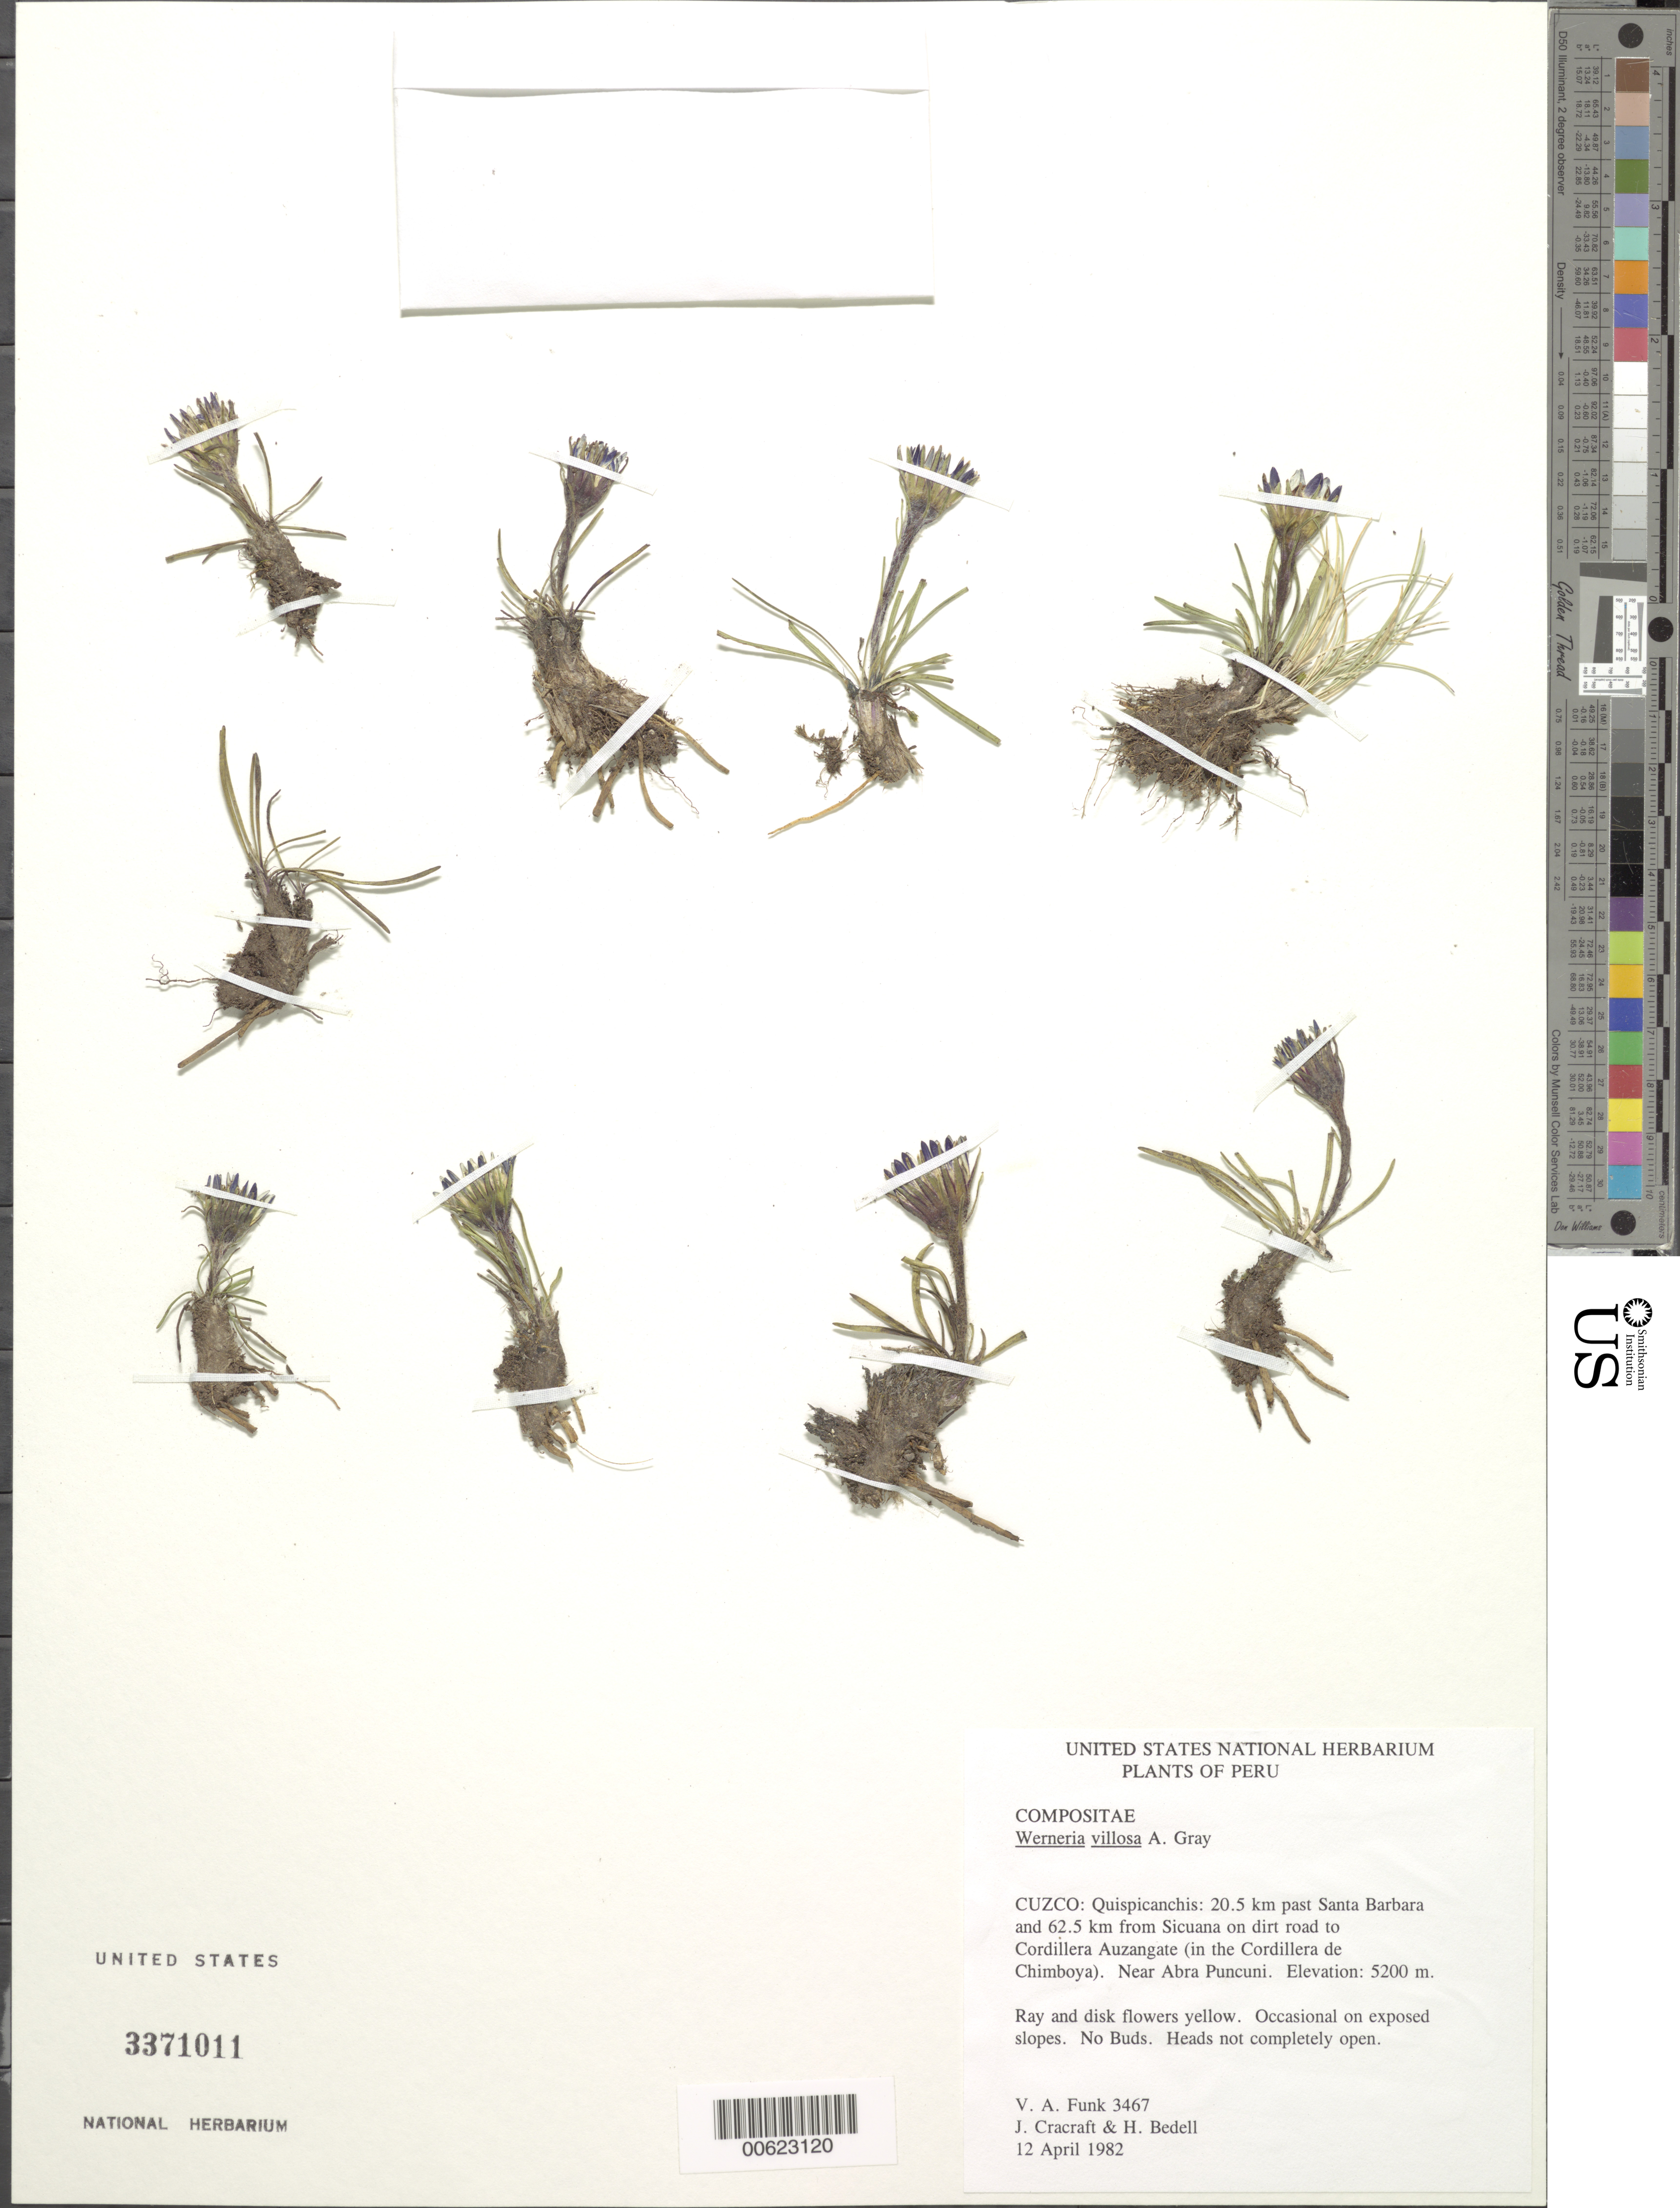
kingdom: Plantae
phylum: Tracheophyta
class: Magnoliopsida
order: Asterales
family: Asteraceae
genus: Werneria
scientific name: Werneria villosa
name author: A. Gray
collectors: V. Funk & J. L. Cracraft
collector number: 3467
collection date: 1982-04-12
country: Peru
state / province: Cusco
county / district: Quispicanchis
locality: Santa Barbara, 20.5 km past, and 62.5 km from Sicuana on dirt road to Cordillera Auzangate (in the Cordillera de Chimboya). Near Abra Puncuni.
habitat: Exposed slopes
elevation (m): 5200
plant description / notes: No Buds. Heads not completely open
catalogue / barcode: US 3371011